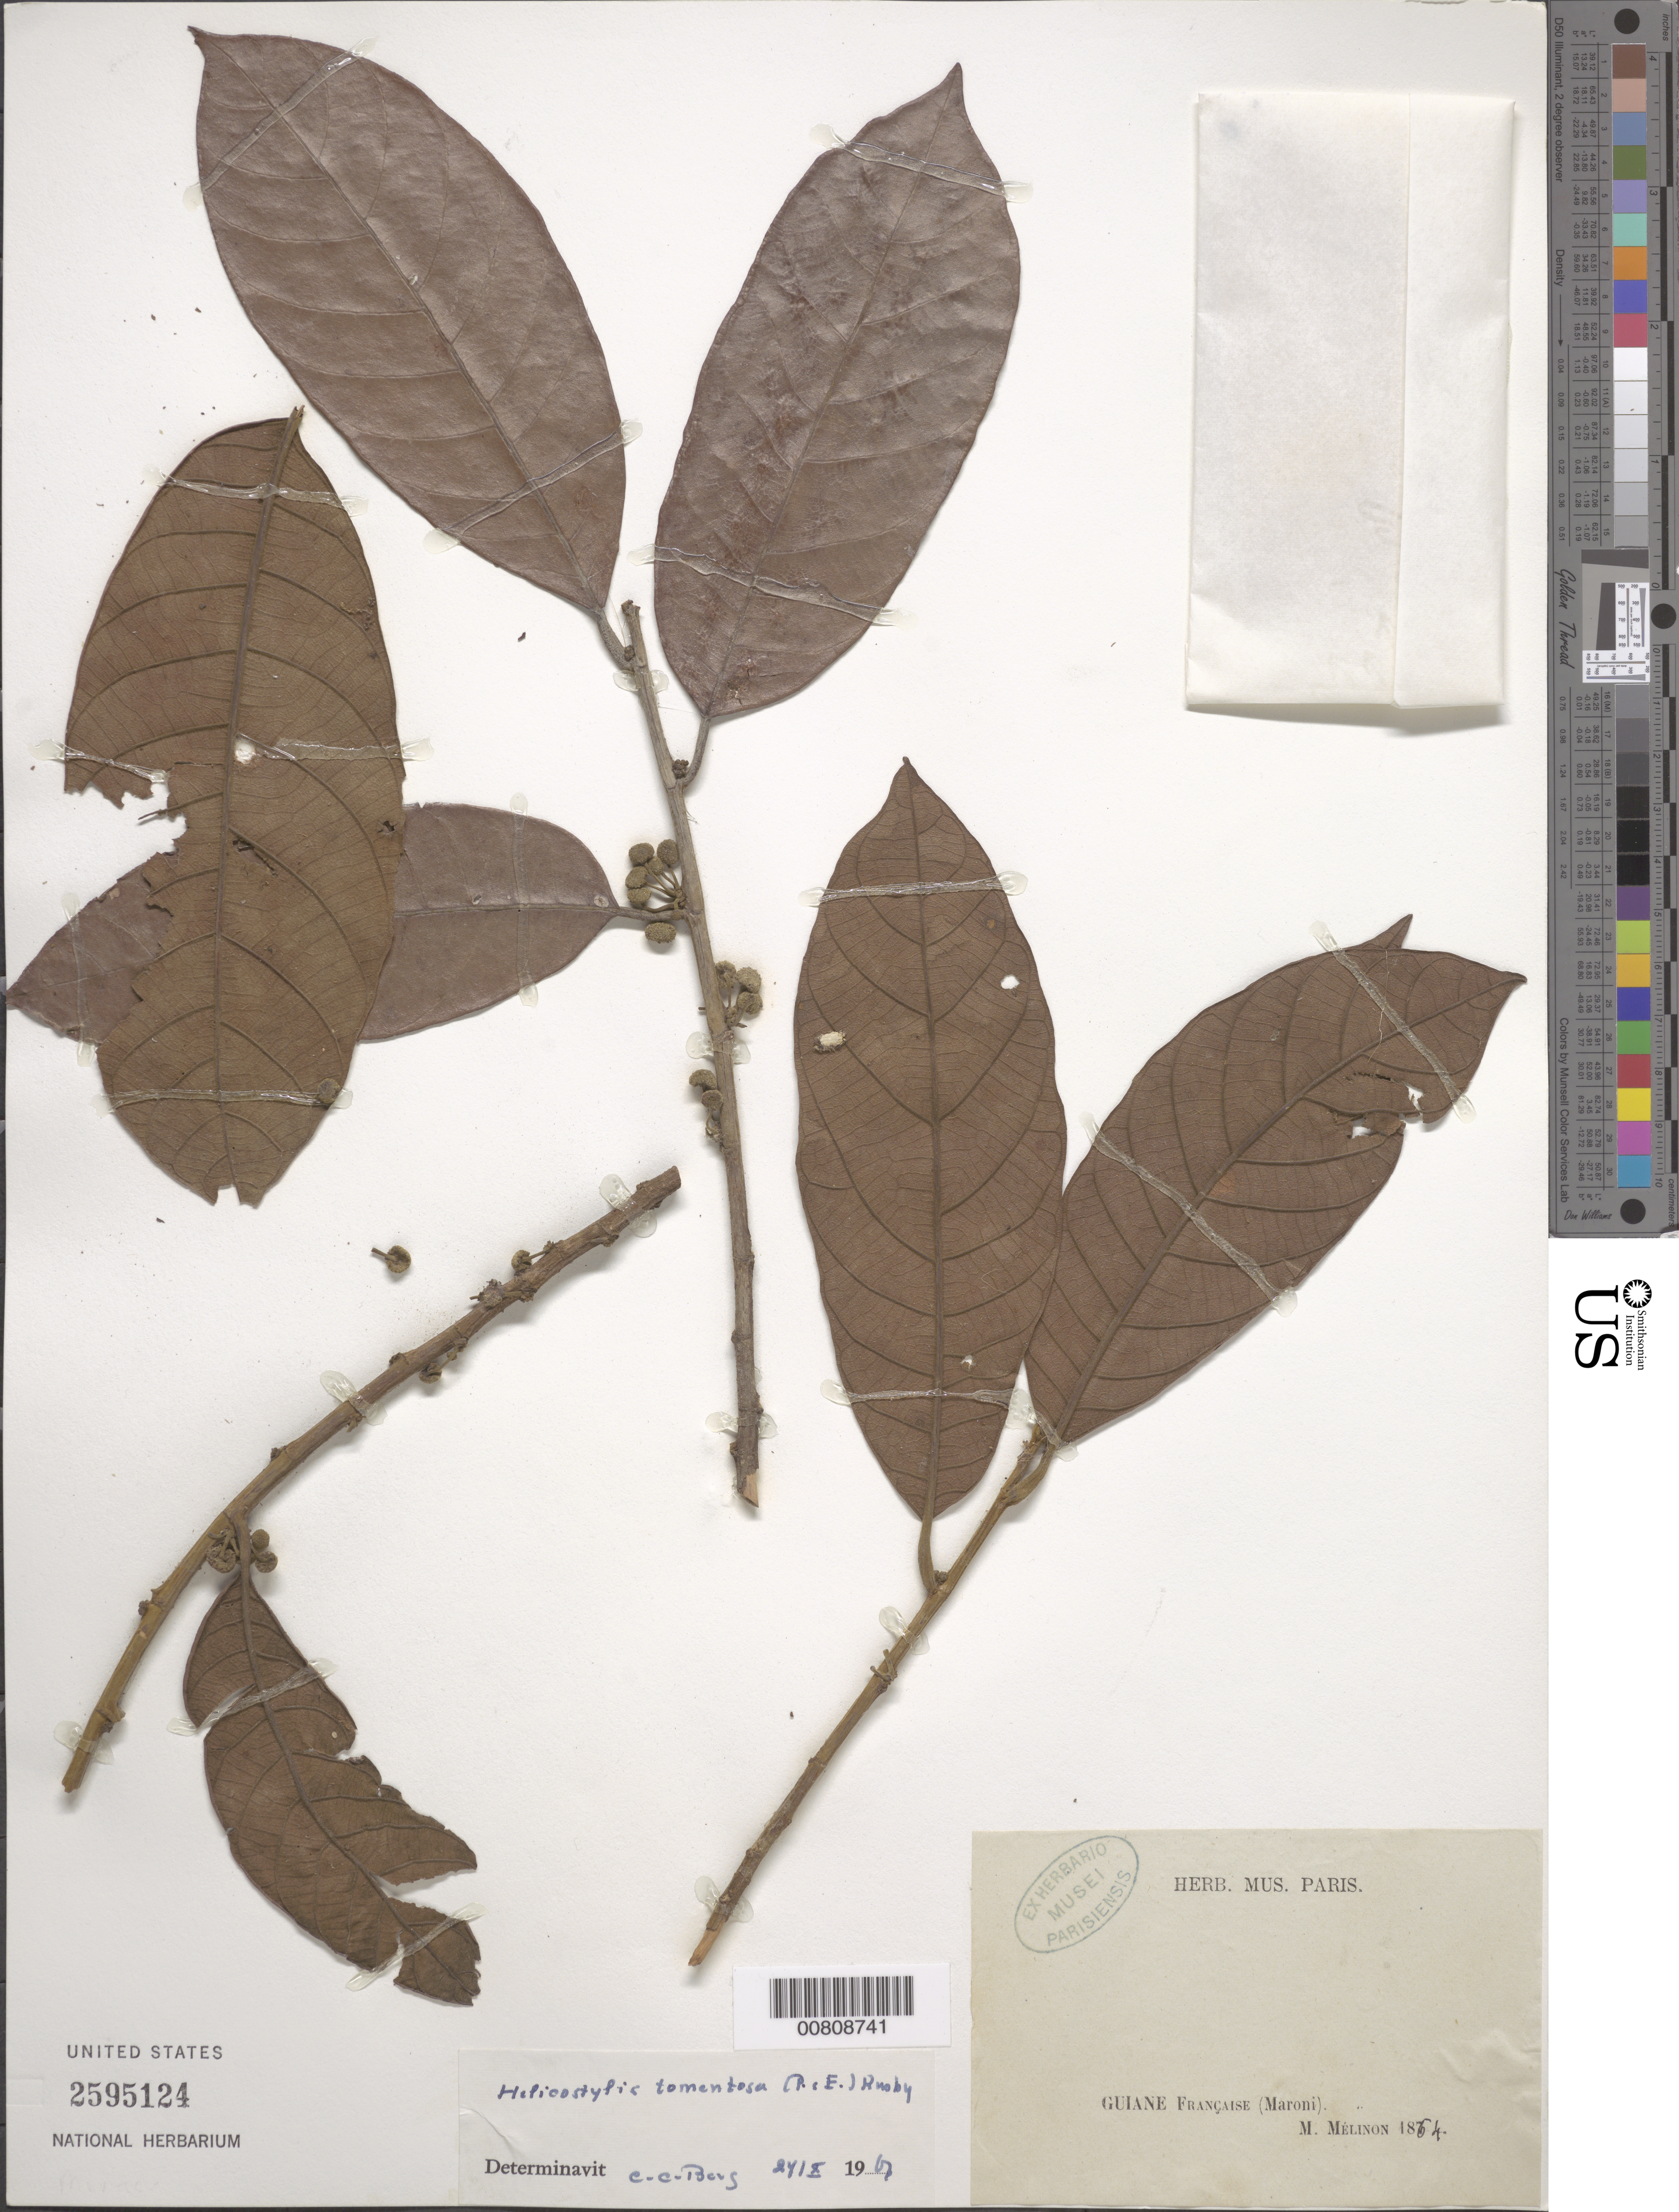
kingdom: Plantae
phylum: Tracheophyta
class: Magnoliopsida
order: Rosales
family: Moraceae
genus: Helicostylis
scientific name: Helicostylis tomentosa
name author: (Poepp. & Endl.) Rusby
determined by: Berg, C. C.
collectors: E. Mélinon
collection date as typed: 1864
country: French Guiana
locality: Maroni R.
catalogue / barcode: US 2595124